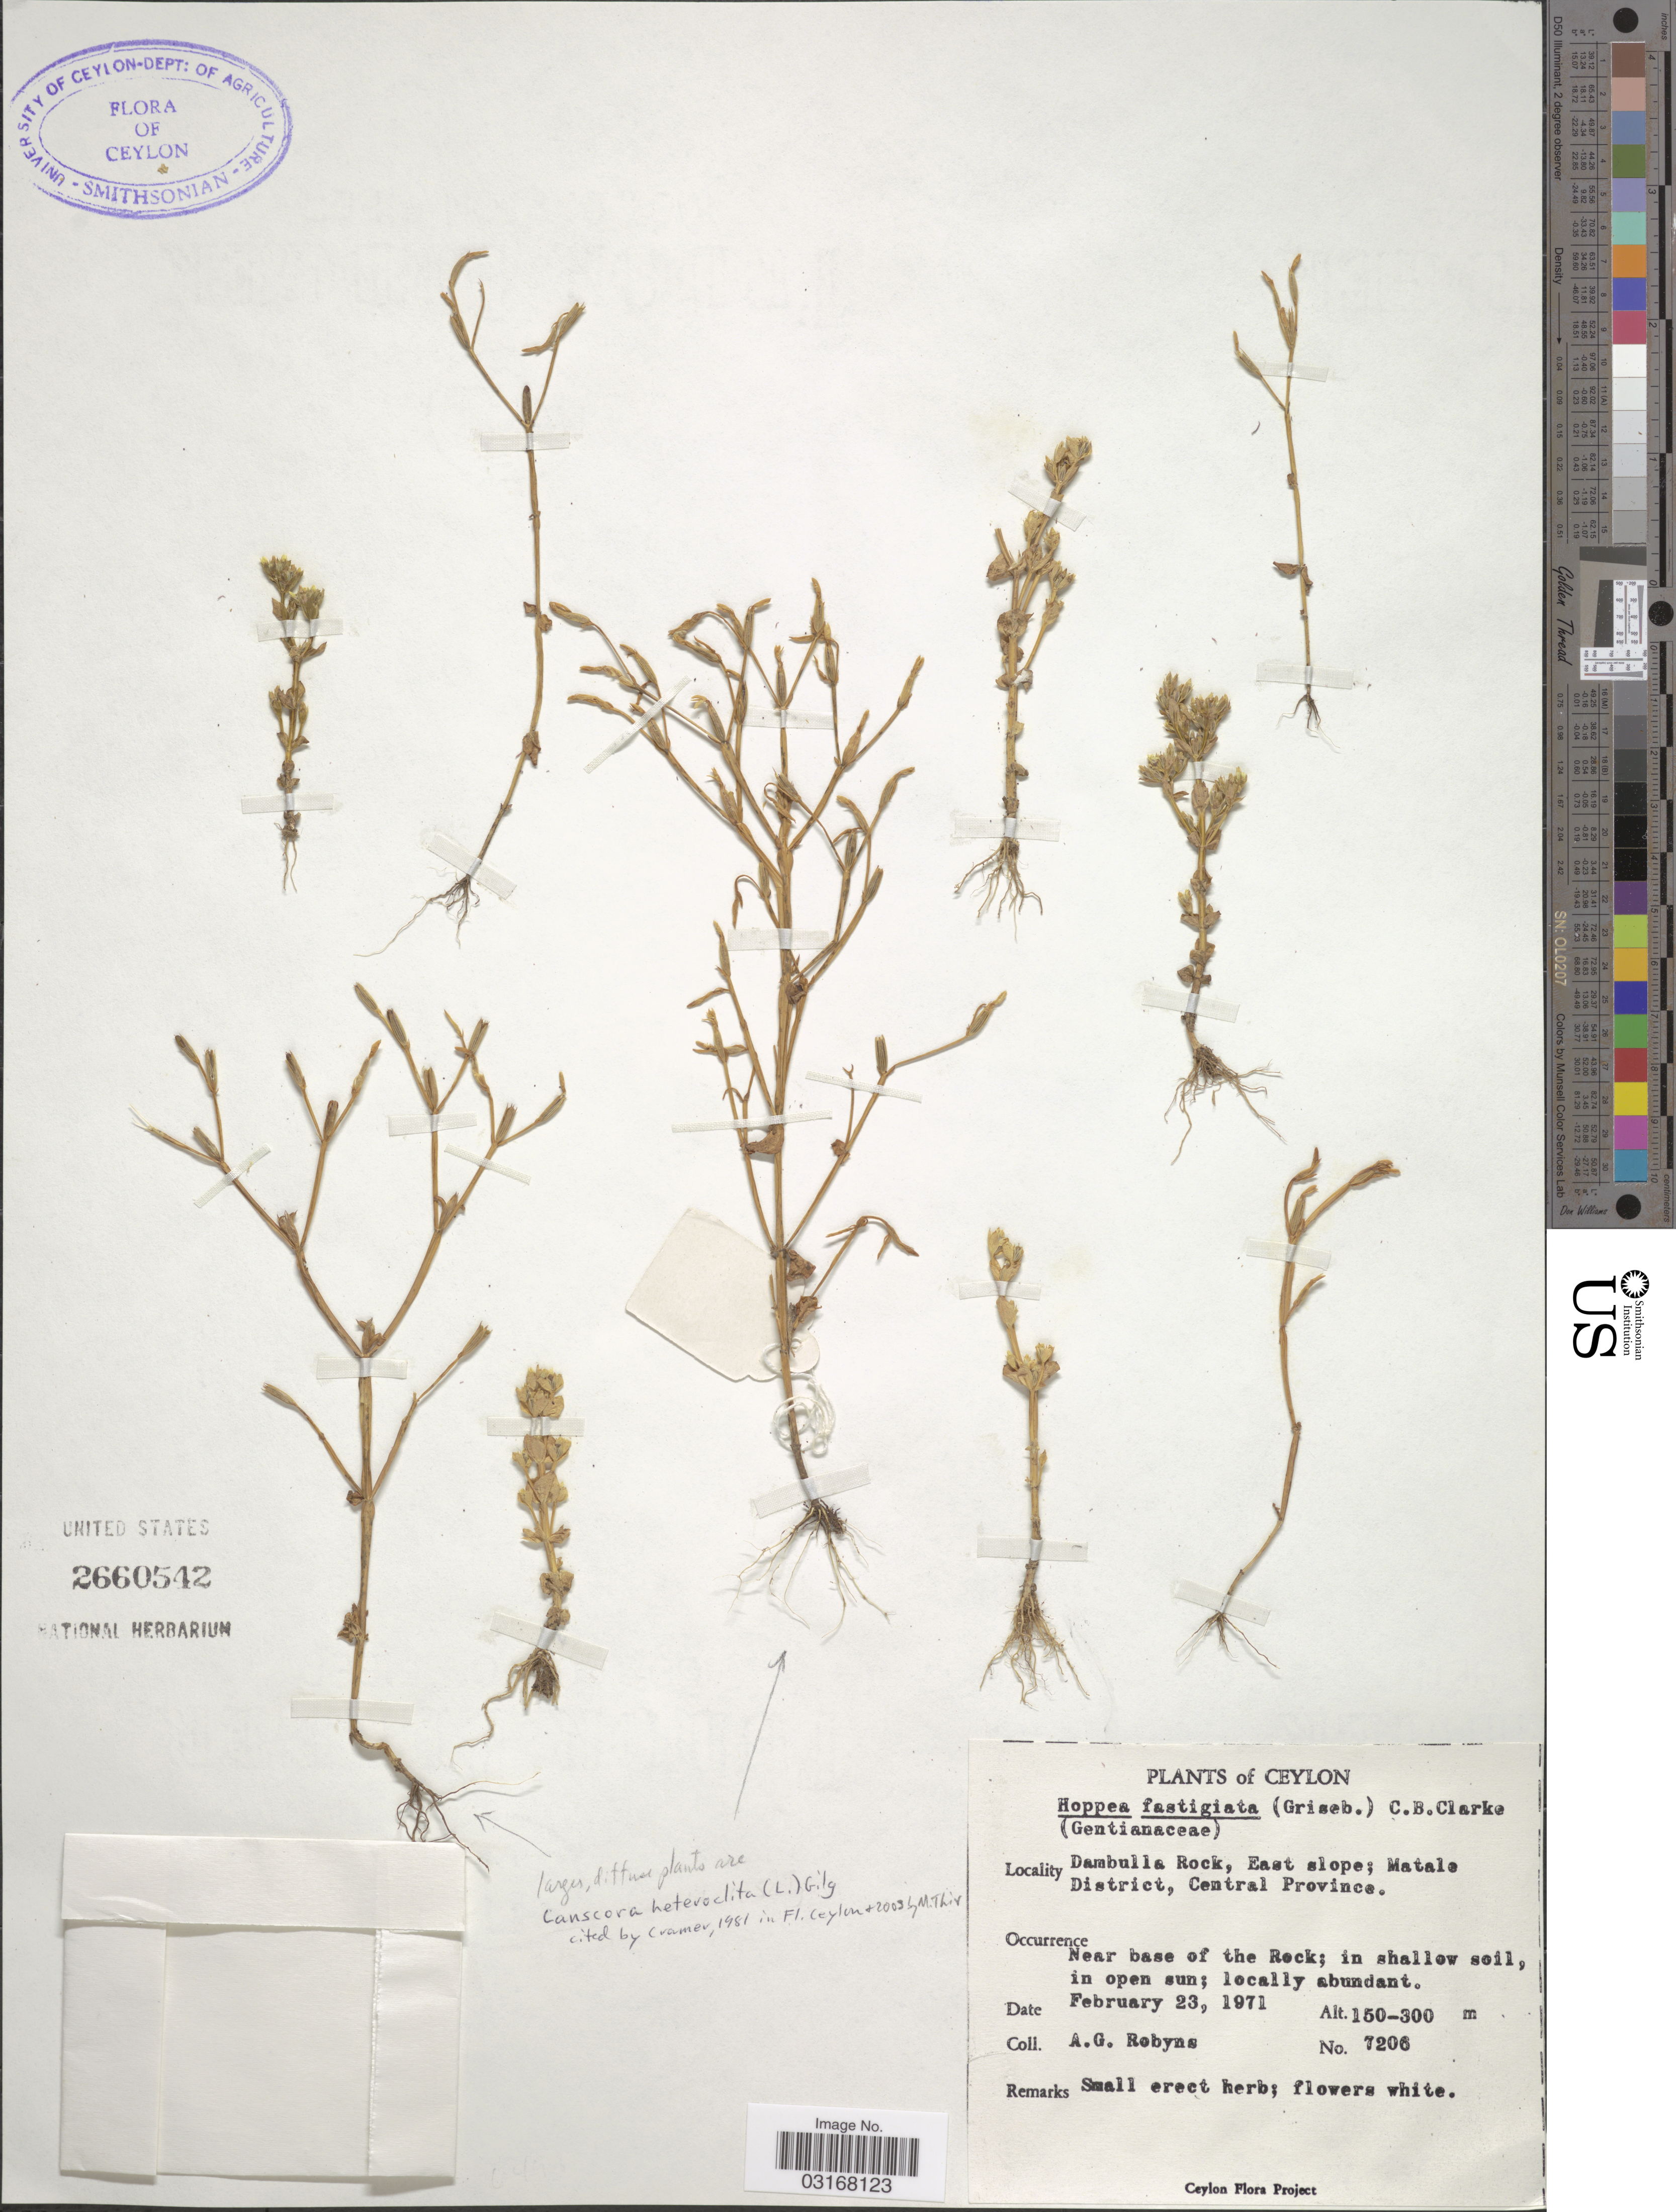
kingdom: Plantae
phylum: Tracheophyta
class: Magnoliopsida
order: Gentianales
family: Gentianaceae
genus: Hoppea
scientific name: Hoppea fastigiata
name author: (Griseb.) C.B. Clarke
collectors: A. Robyns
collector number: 7206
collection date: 1971-02-23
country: Sri Lanka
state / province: Central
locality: Ceylon. Dambulla Rock, East slope; Matale District. Near base of the Rock.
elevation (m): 150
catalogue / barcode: US 2660542